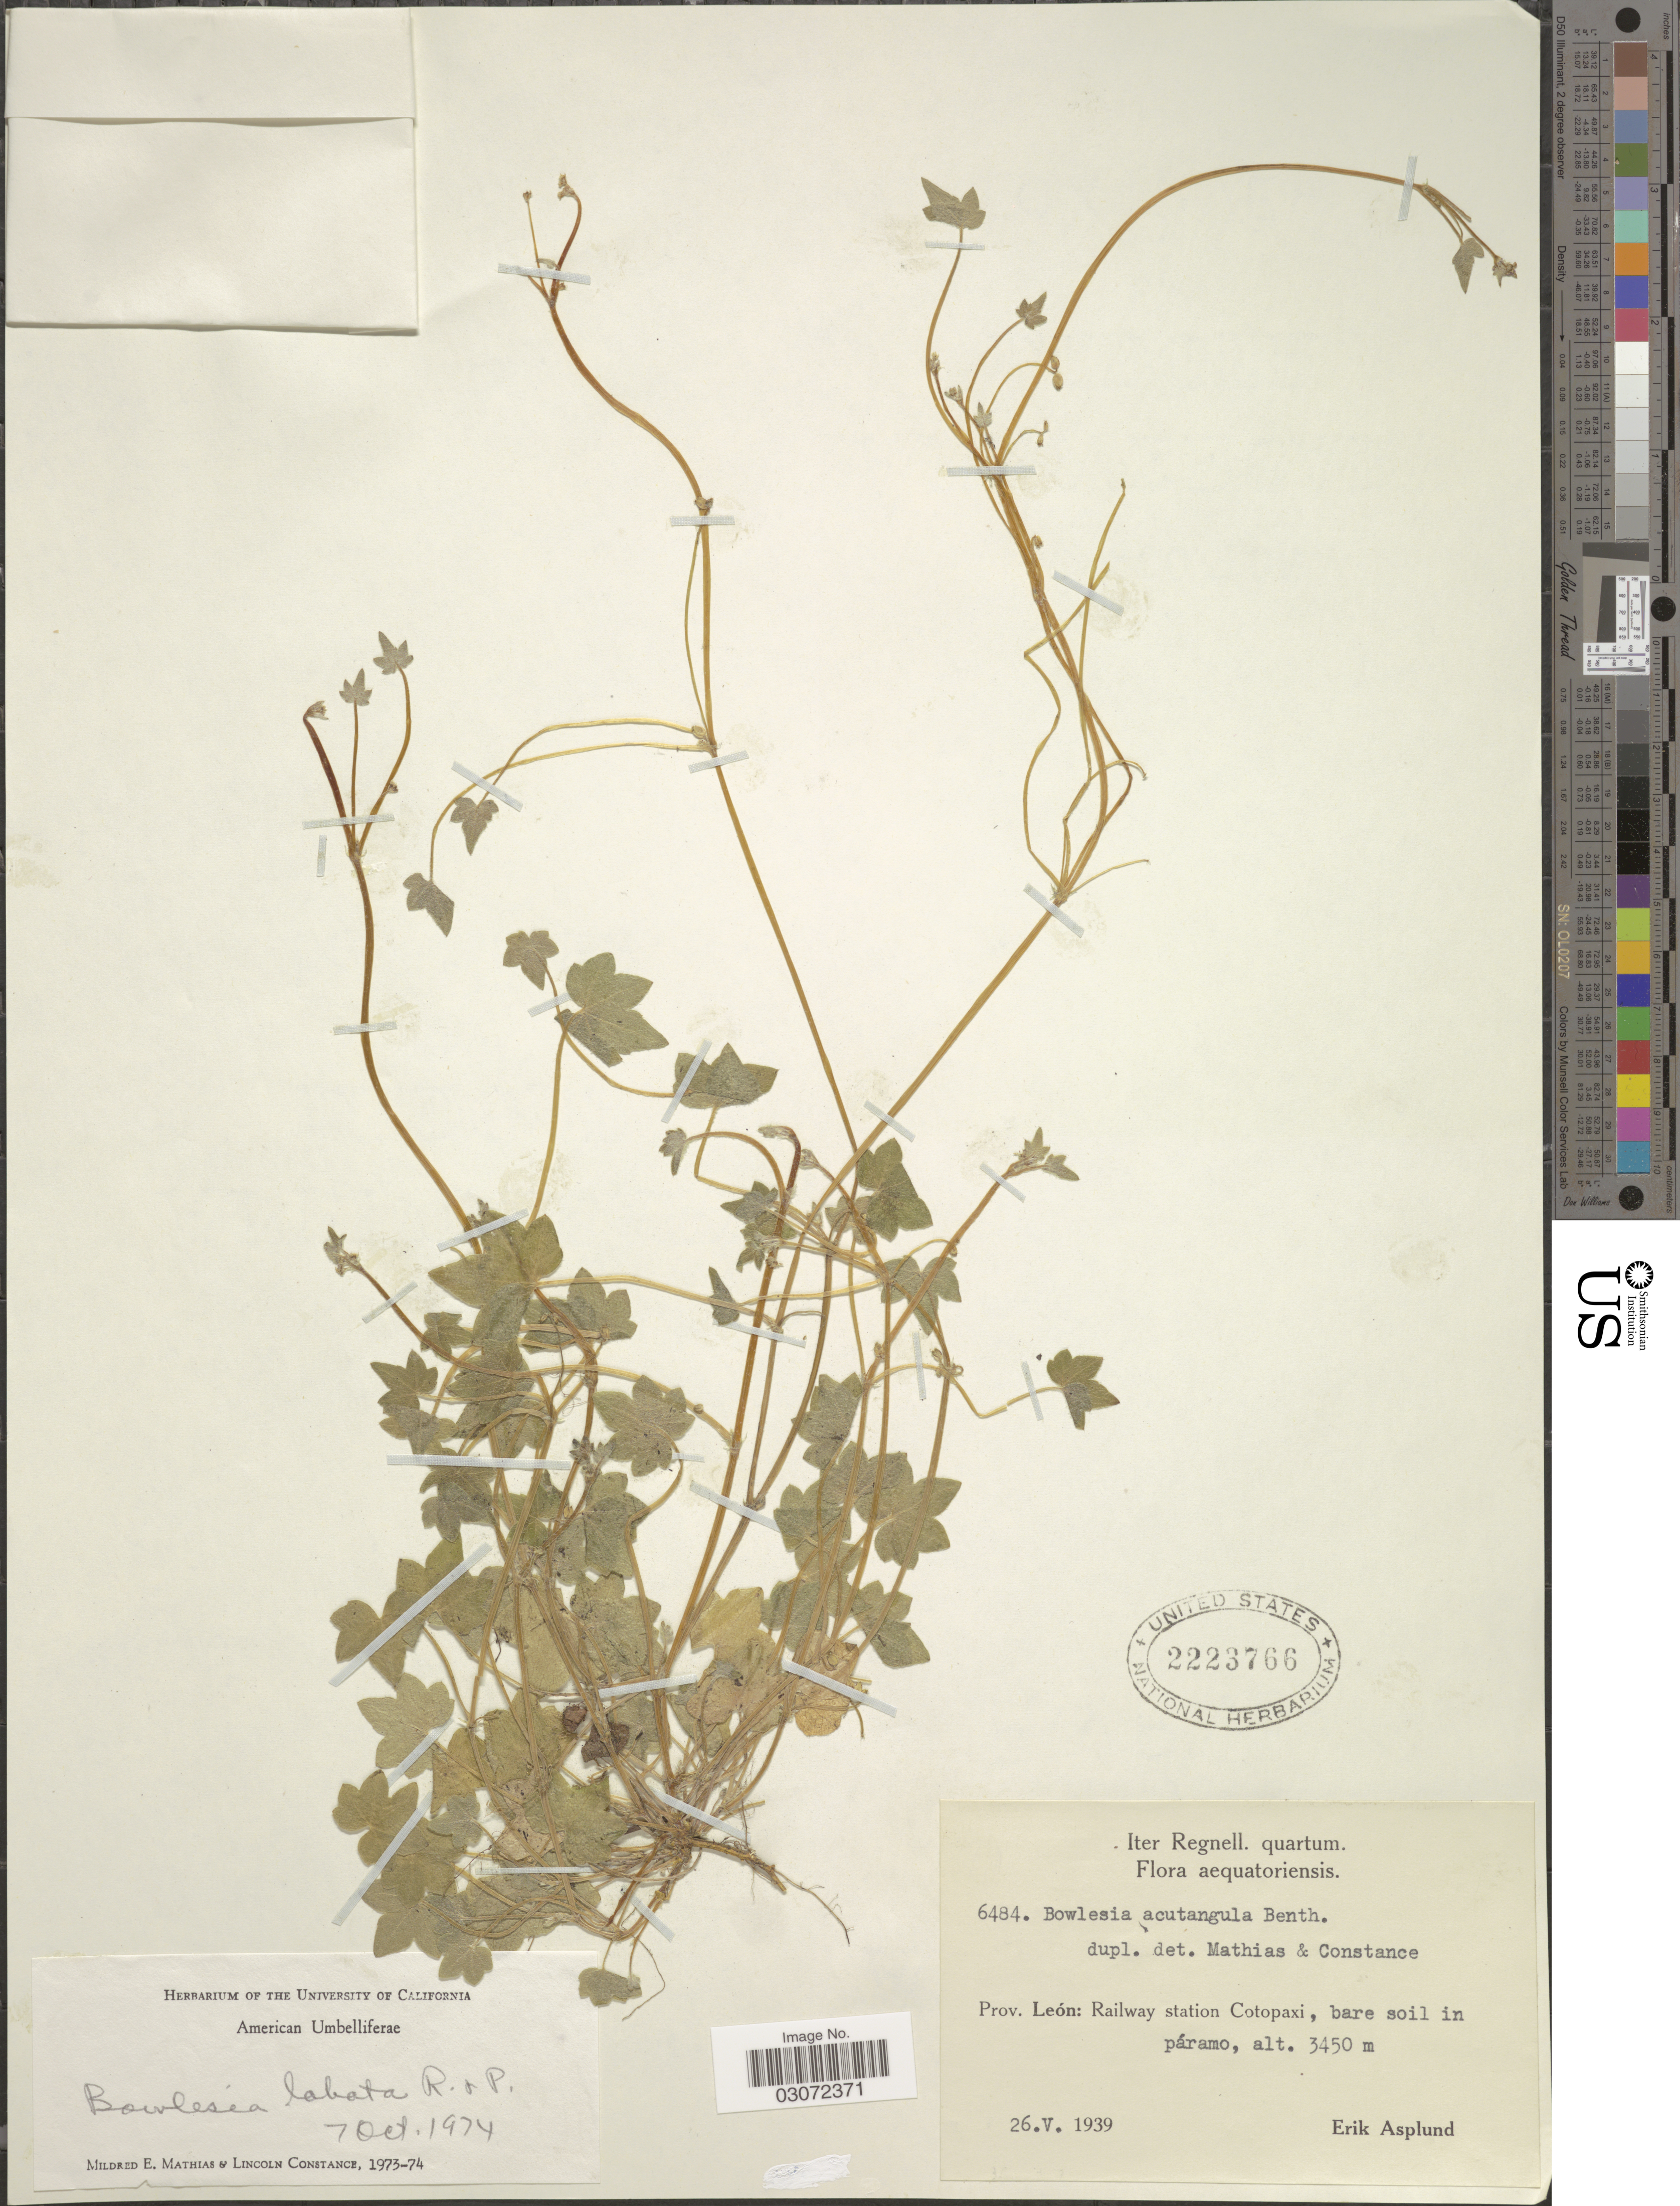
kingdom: Plantae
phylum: Tracheophyta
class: Magnoliopsida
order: Apiales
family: Apiaceae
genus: Bowlesia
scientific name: Bowlesia lobata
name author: Ruiz & Pav.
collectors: E. Asplund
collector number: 6484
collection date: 1939-05-26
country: Nicaragua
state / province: Leon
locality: Prov. León: Railway station Cotopaxi, bare soil in páramo.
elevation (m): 3450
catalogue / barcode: US 2223766